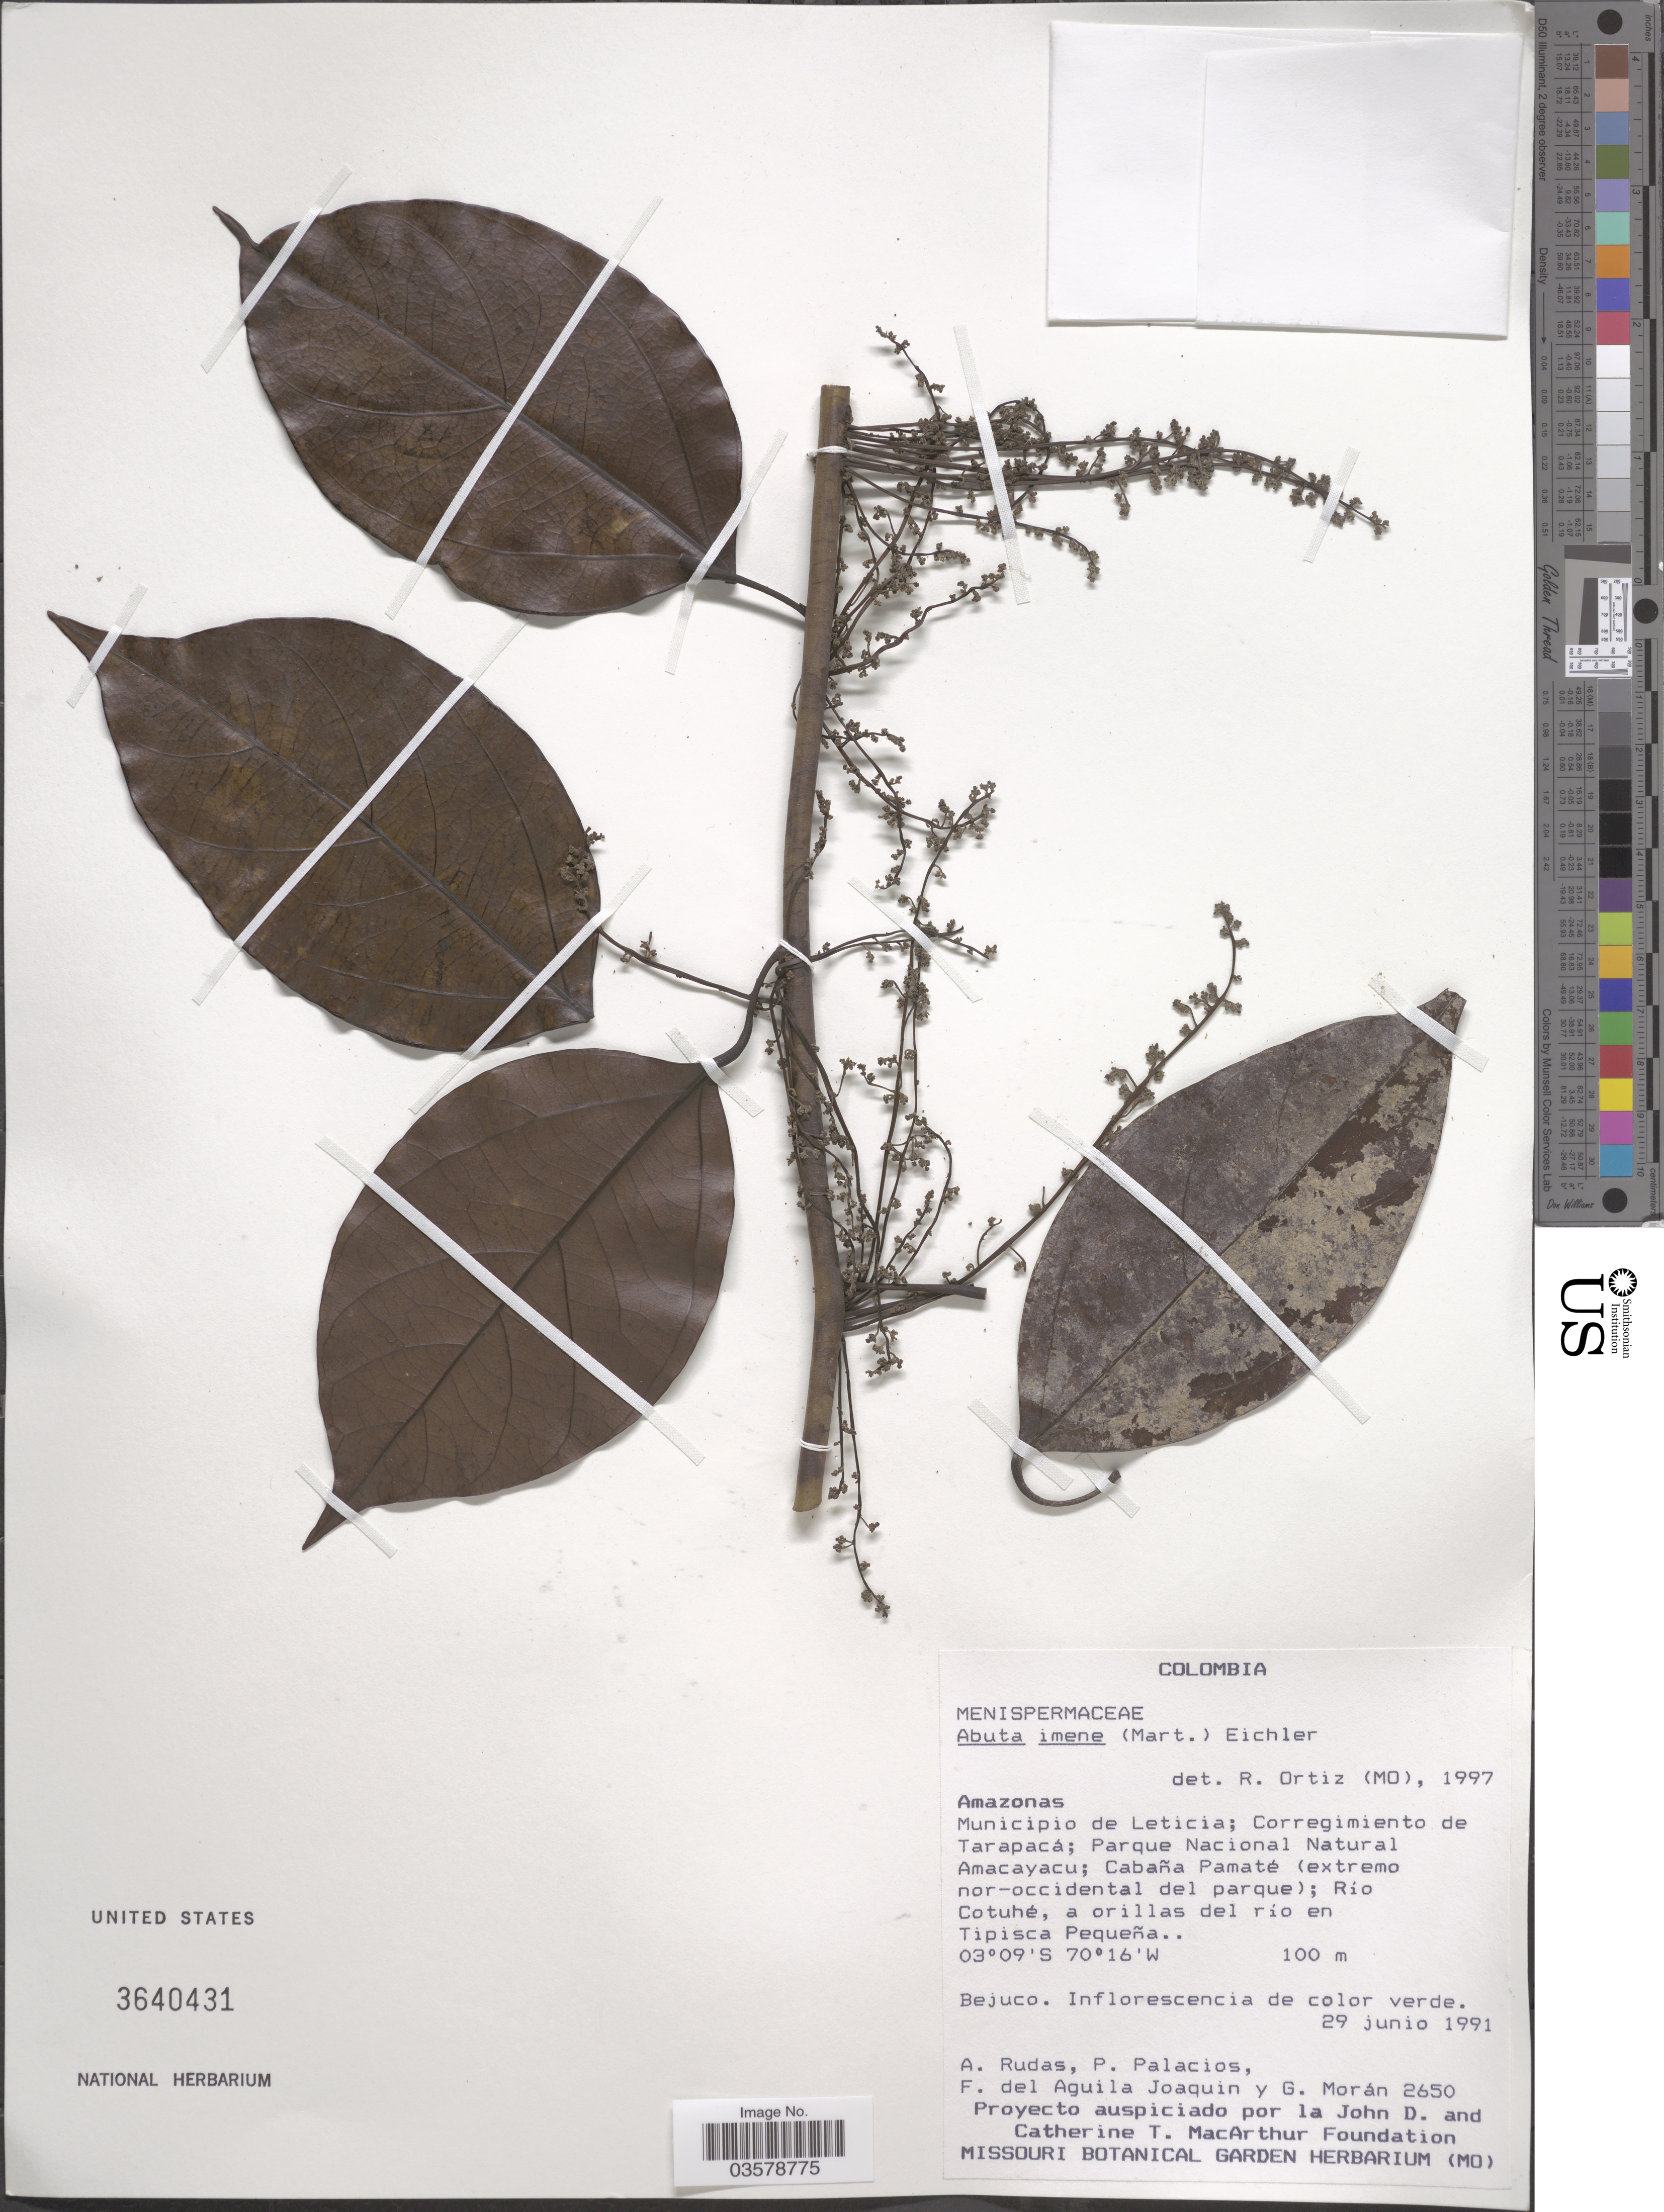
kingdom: Plantae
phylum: Tracheophyta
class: Magnoliopsida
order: Ranunculales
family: Menispermaceae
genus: Abuta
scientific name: Abuta imene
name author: (Mart.) Eichler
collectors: A. Rudas, P. Palacios, F. de Aguila Joaquin & G. Moran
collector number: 2650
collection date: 1991-06-29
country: Colombia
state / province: Amazônas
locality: Municipio de Leticia; Corregimiento de Tarapacá; Parque Nacional Natural Amacayacu; Cabaña Pamaté (extremo nor-occidental del parque); Río Cotuhé, a orillas del río en Tipisca Pequeña.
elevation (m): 100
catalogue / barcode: US 3640431